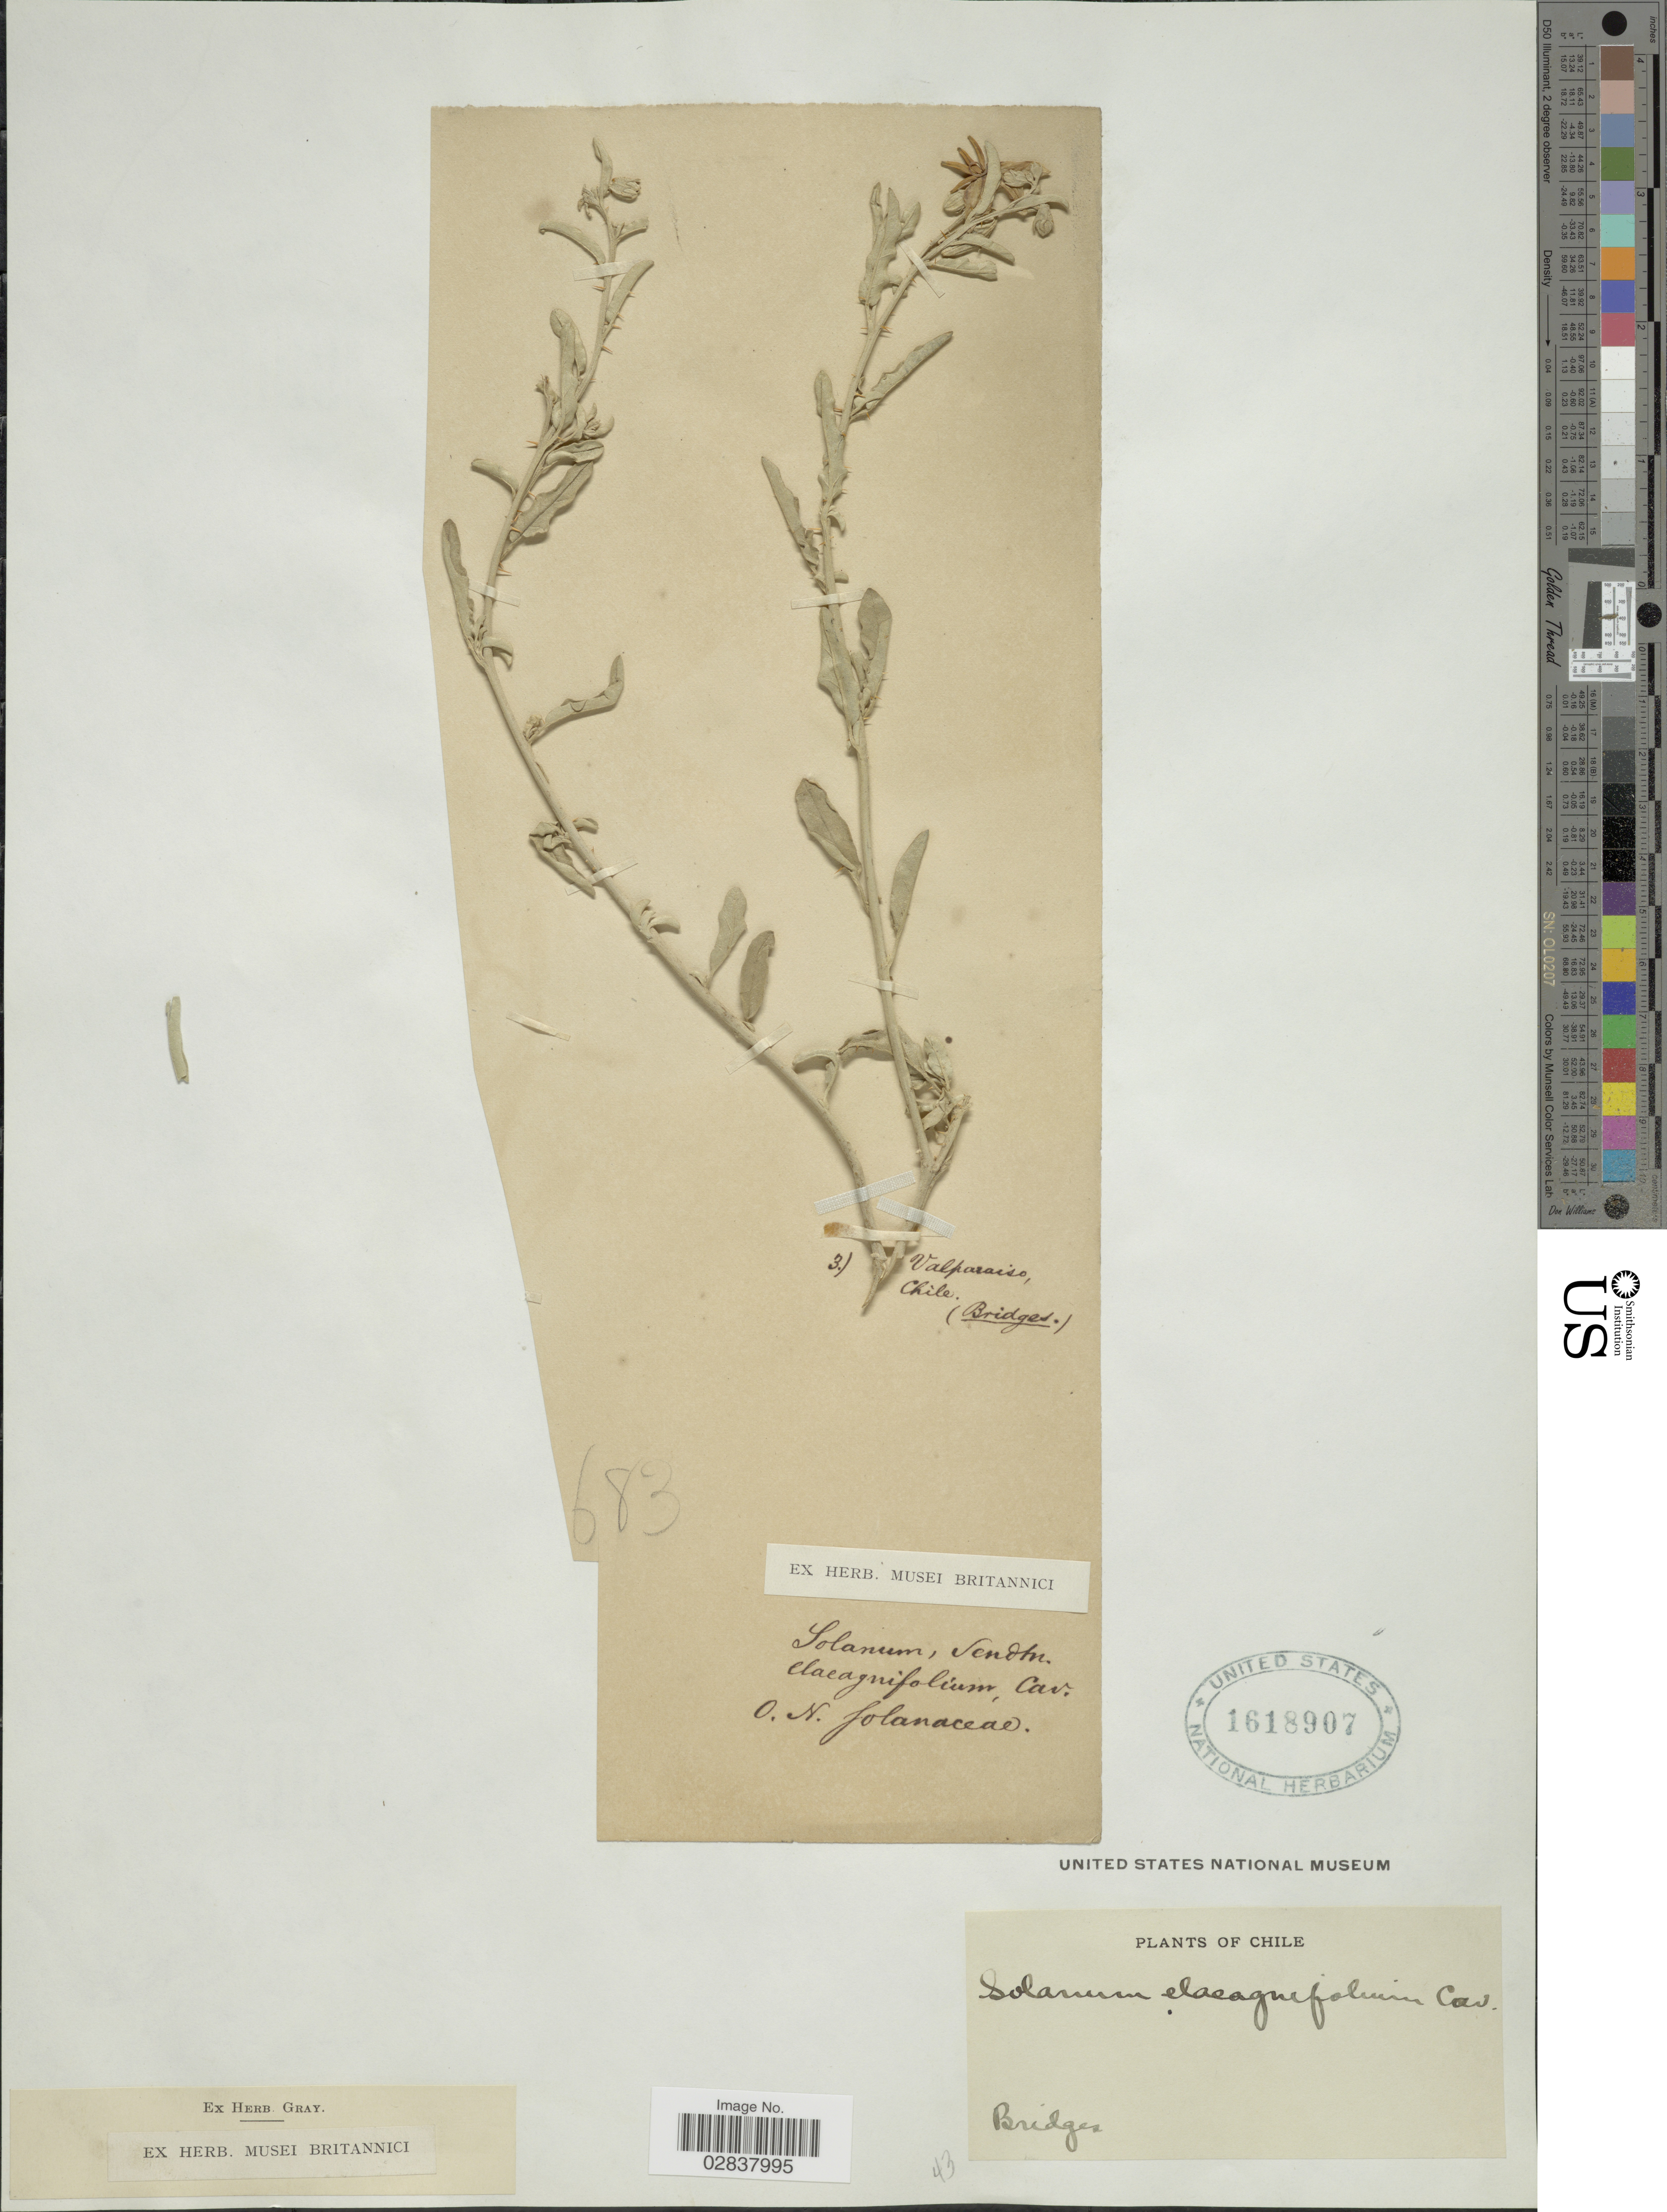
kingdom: Plantae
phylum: Tracheophyta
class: Magnoliopsida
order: Solanales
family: Solanaceae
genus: Solanum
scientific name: Solanum elaeagnifolium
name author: Cav.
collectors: Bridges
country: Chile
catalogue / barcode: US 1618907